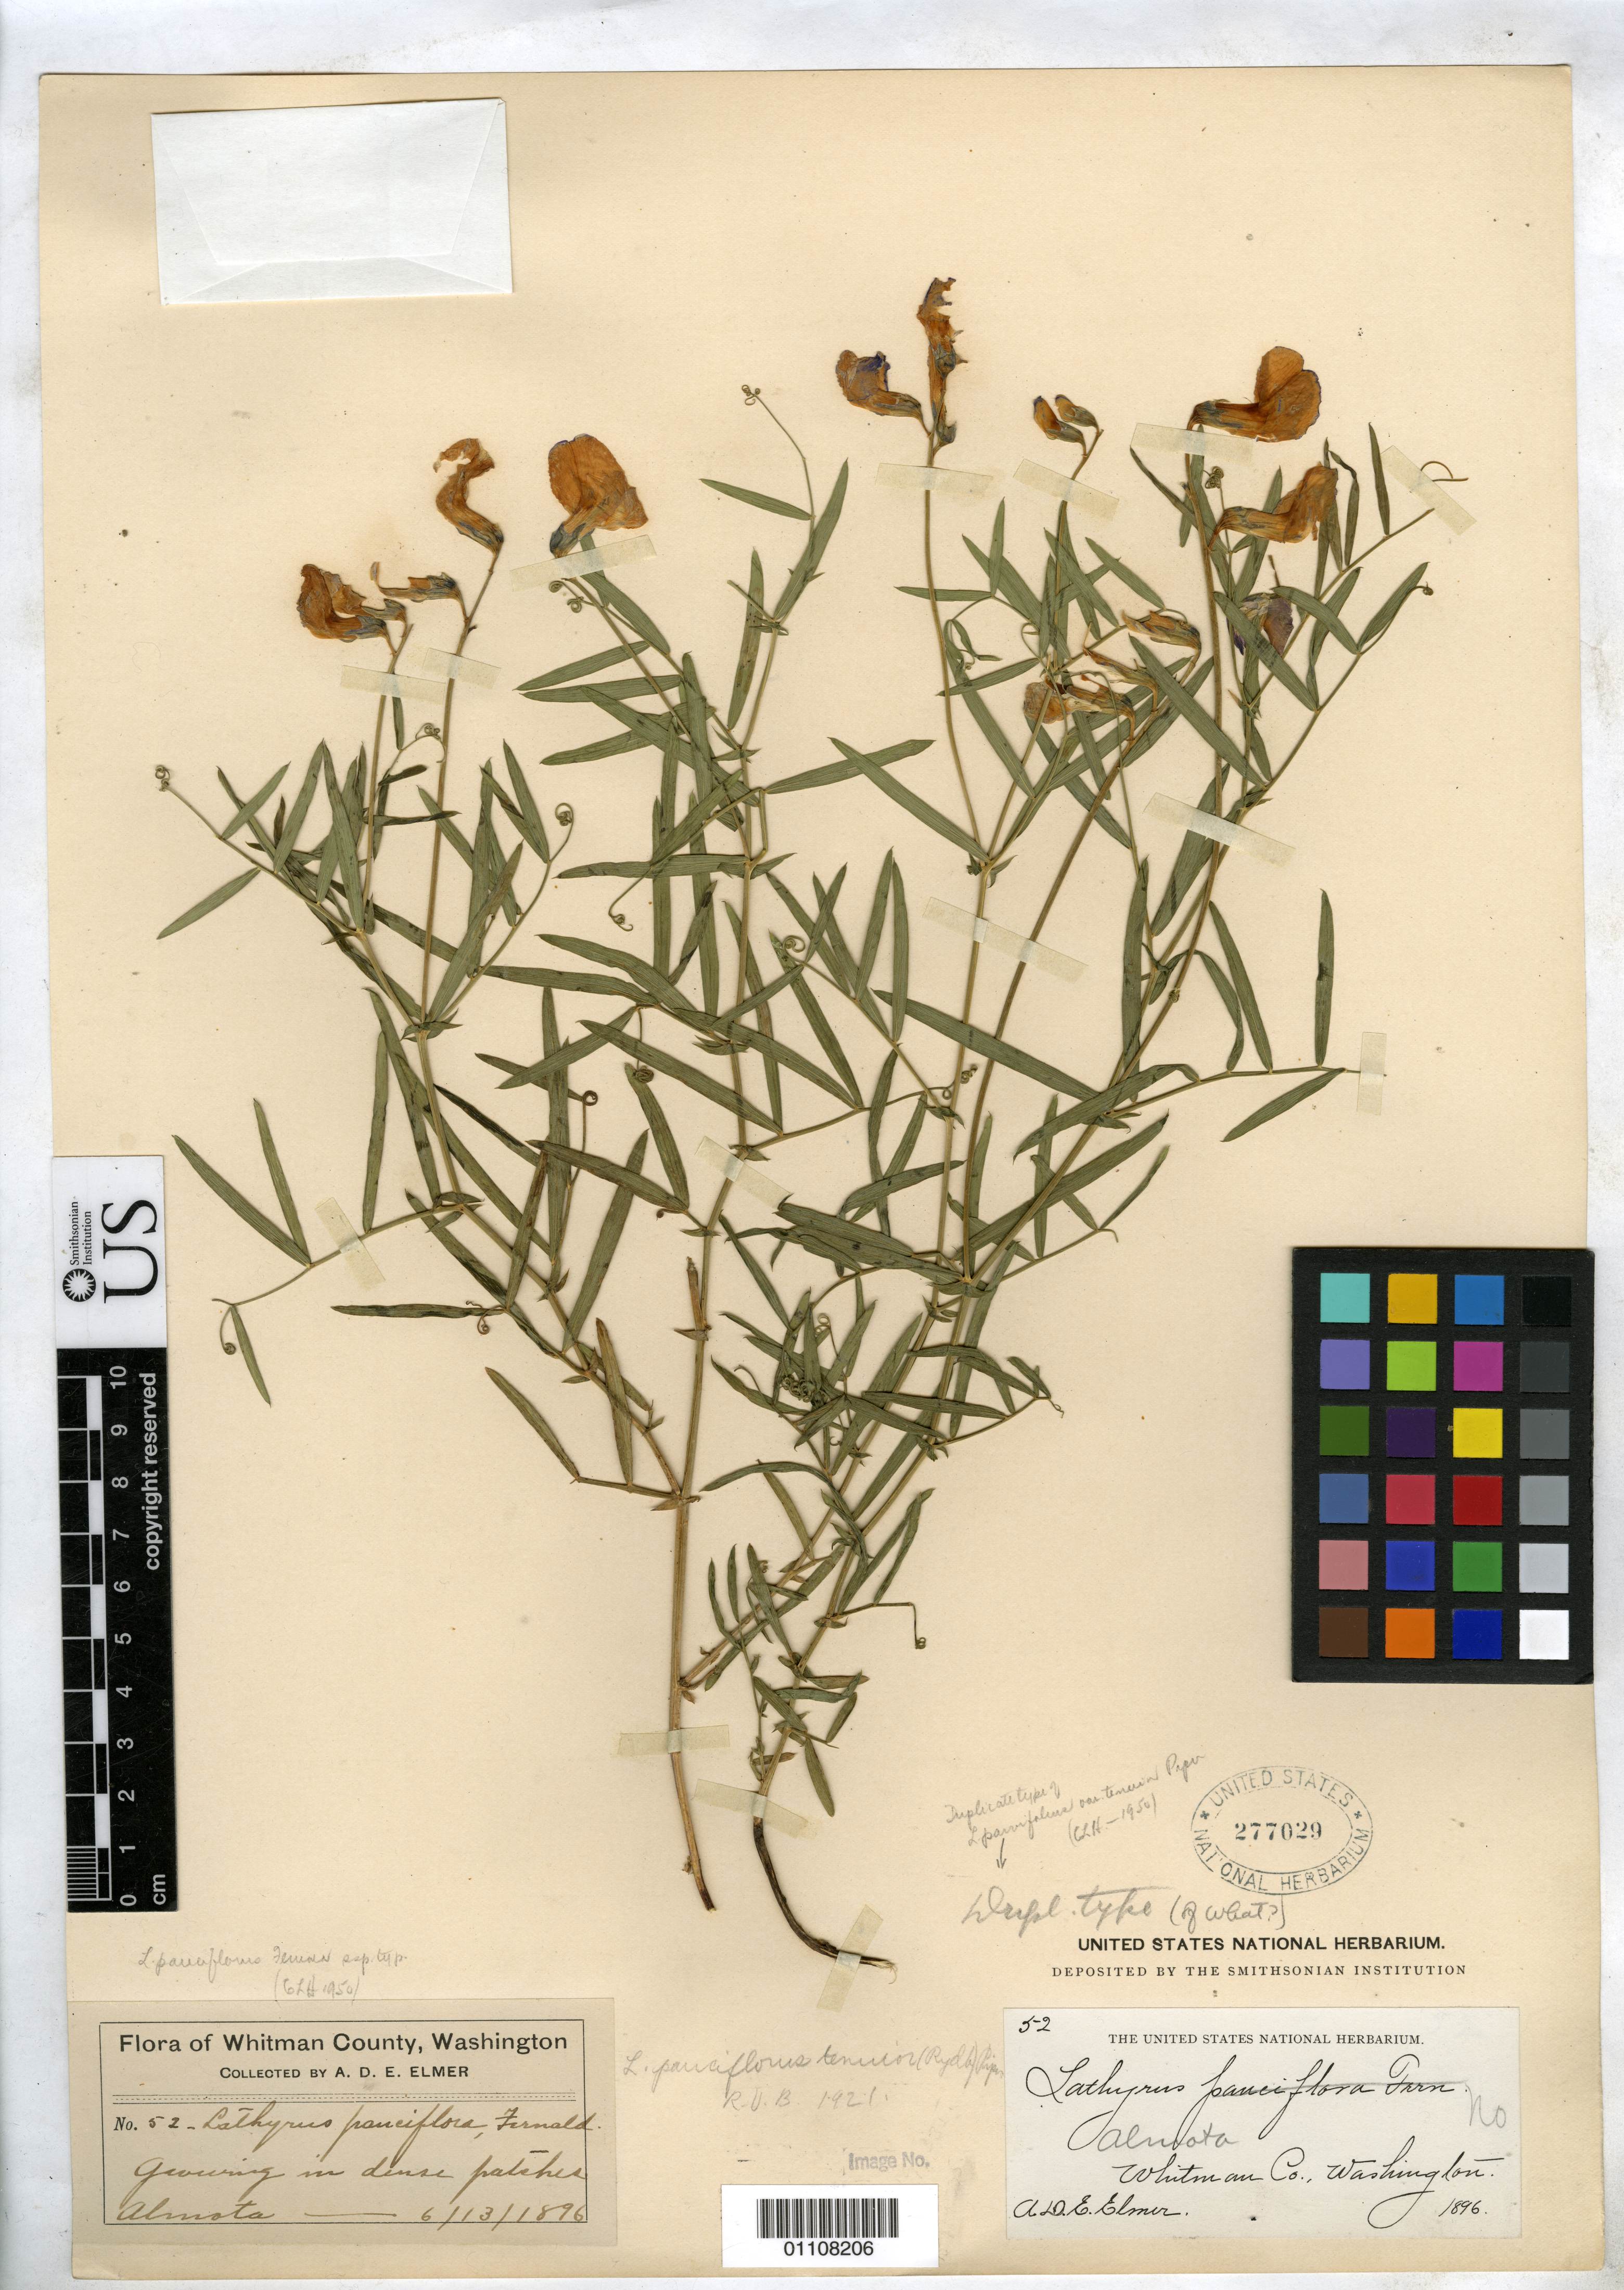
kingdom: Plantae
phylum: Tracheophyta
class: Magnoliopsida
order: Fabales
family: Fabaceae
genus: Lathyrus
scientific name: Lathyrus parvifolius var. tenuior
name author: Piper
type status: Type Collection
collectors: A. D. E. Elmer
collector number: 52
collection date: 1896-06-13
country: United States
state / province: Washington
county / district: Whitman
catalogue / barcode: US 277029